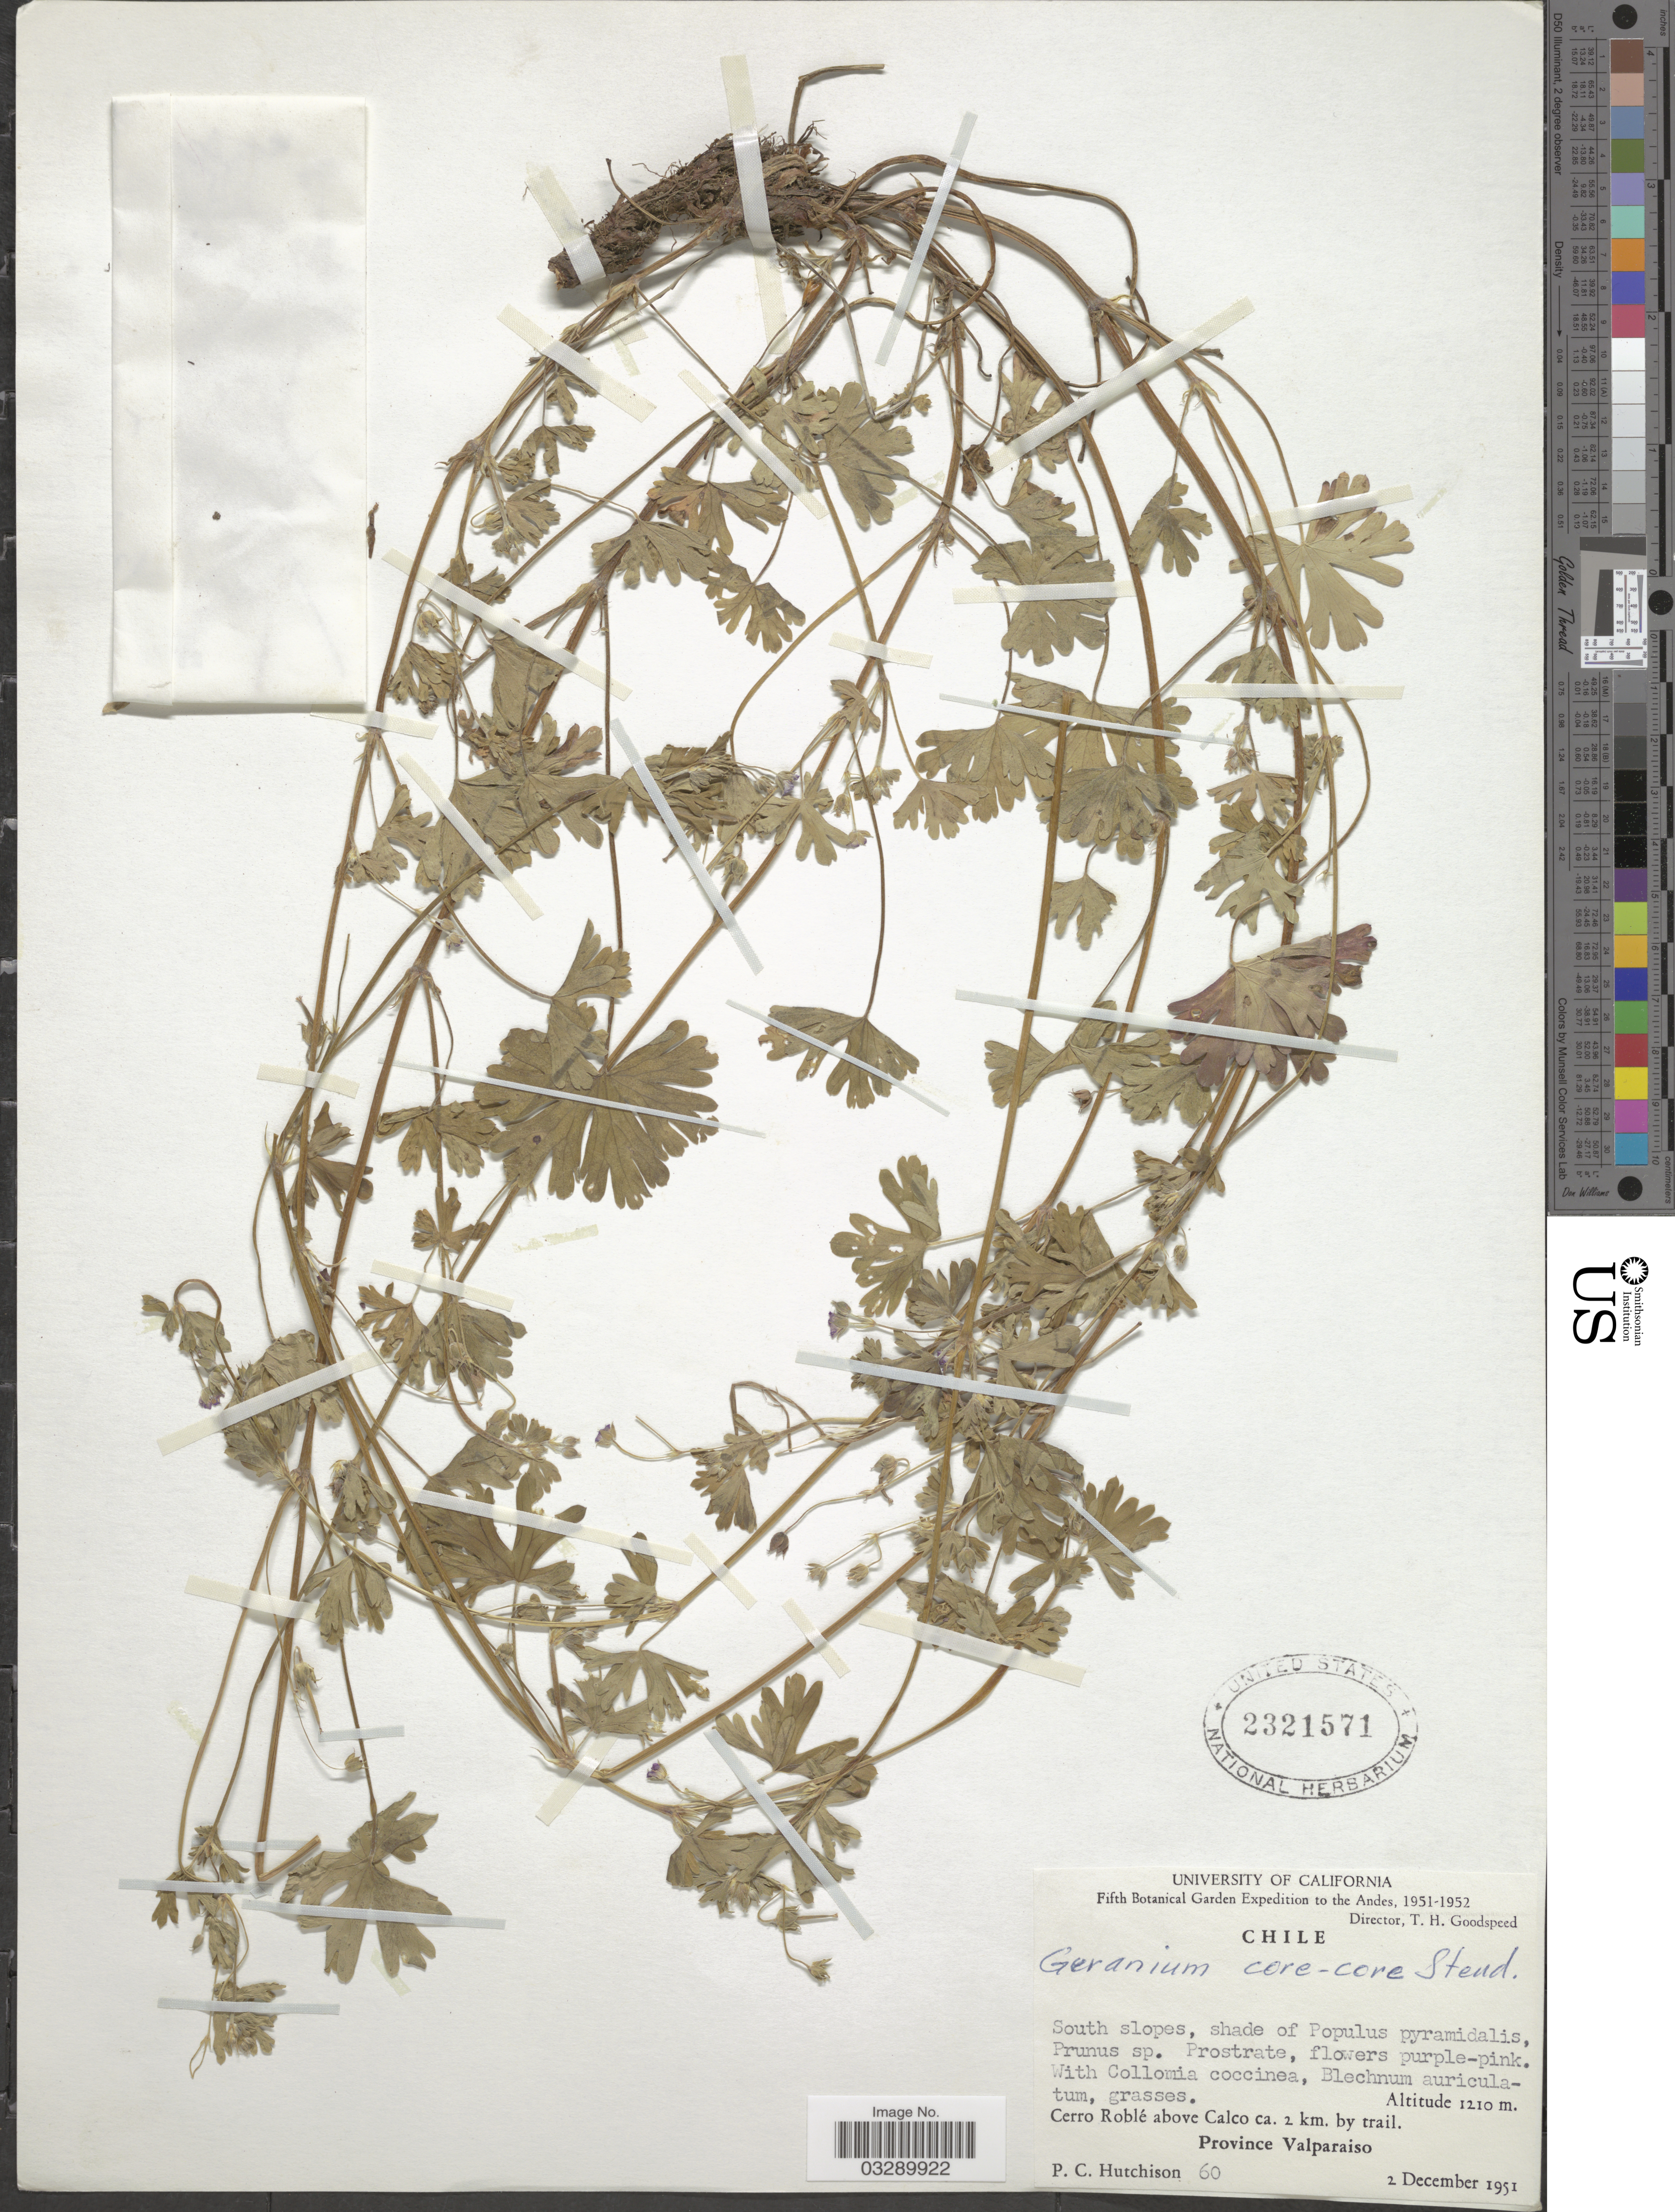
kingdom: Plantae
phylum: Tracheophyta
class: Magnoliopsida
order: Geraniales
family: Geraniaceae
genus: Geranium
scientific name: Geranium core-core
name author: Steud.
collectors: P. C. Hutchison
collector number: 60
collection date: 1951-12-02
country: Chile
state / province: Valparaíso (V)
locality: Andes. South slopes. Cerro Roblé above Calco ca. 2 km. by trail.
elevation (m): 1210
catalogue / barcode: US 2321571